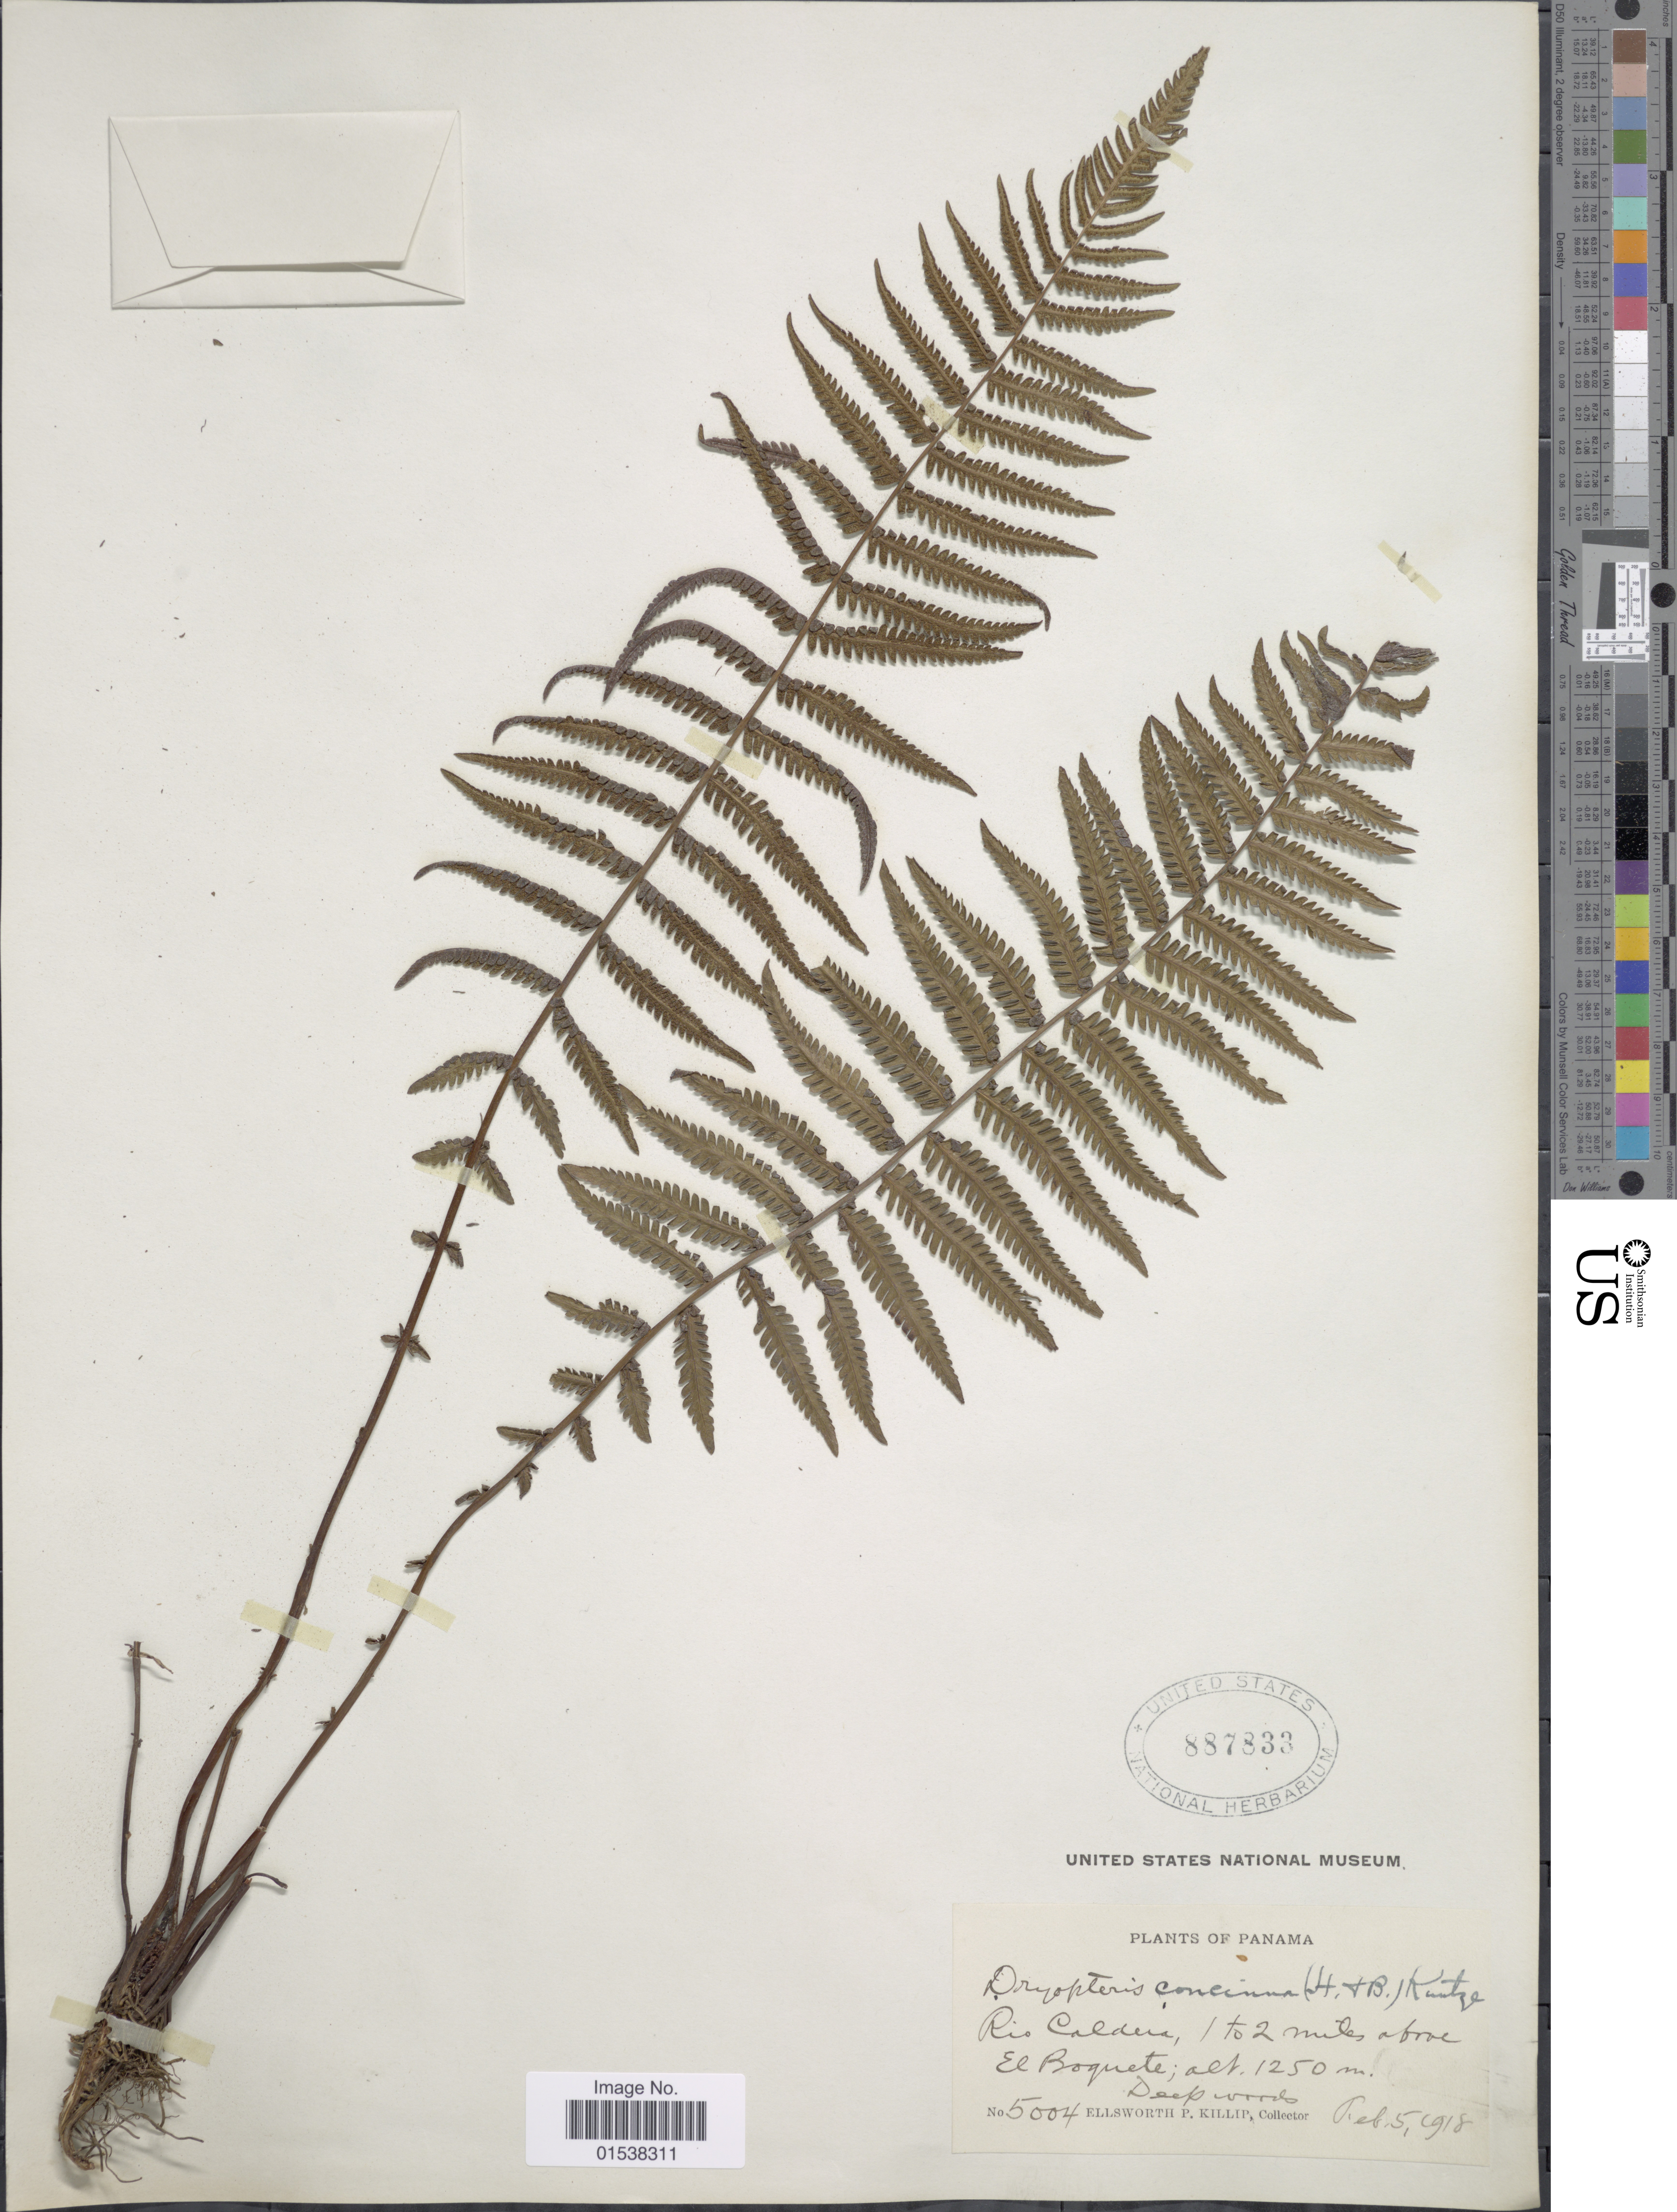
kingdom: Plantae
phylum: Tracheophyta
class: Polypodiopsida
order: Polypodiales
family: Thelypteridaceae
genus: Amauropelta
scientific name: Amauropelta concinna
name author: (Willd.) Pic. Serm.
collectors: E. P. Killip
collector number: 5004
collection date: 1918-02-05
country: Panama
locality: Rio Calder, 1 to 2 miles above El Boquete, deep woods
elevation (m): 1250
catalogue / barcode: US 887833